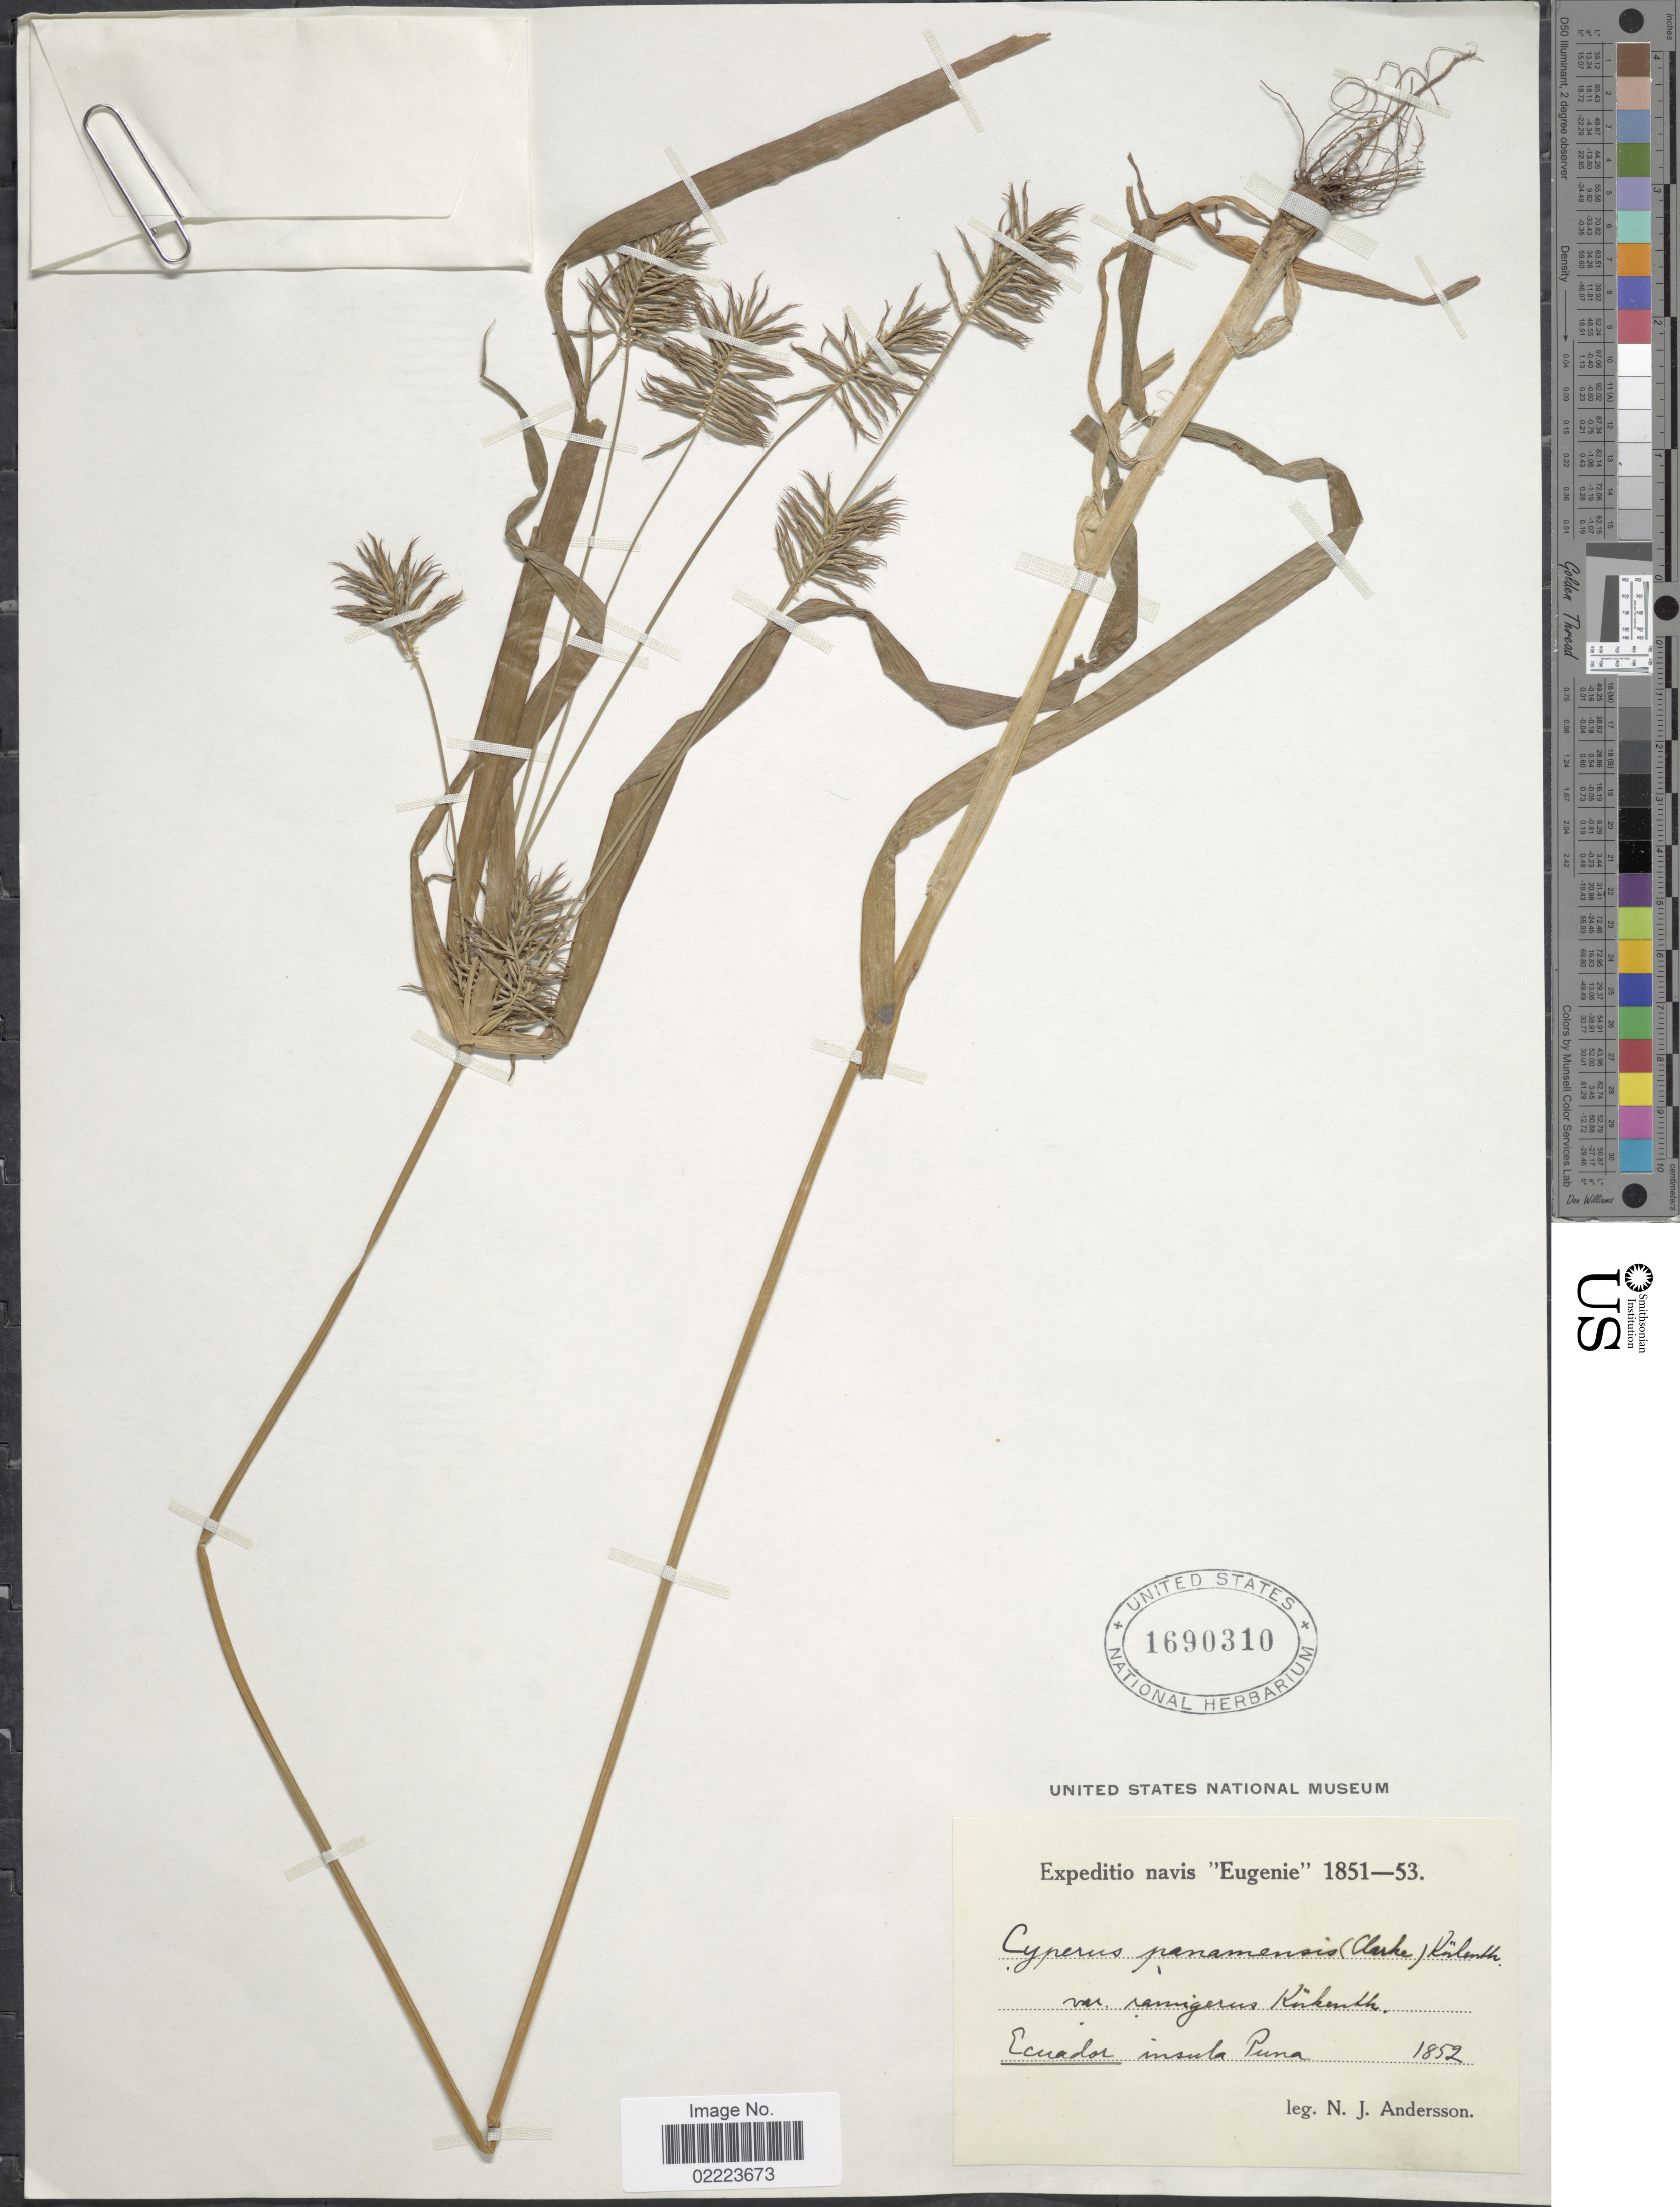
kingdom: Plantae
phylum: Tracheophyta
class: Liliopsida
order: Poales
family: Cyperaceae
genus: Cyperus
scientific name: Cyperus panamensis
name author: (C.B. Clarke) Britton ex Standl.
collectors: N. J. Andersson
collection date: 1852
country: Ecuador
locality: Insula Puna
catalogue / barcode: US 1690310